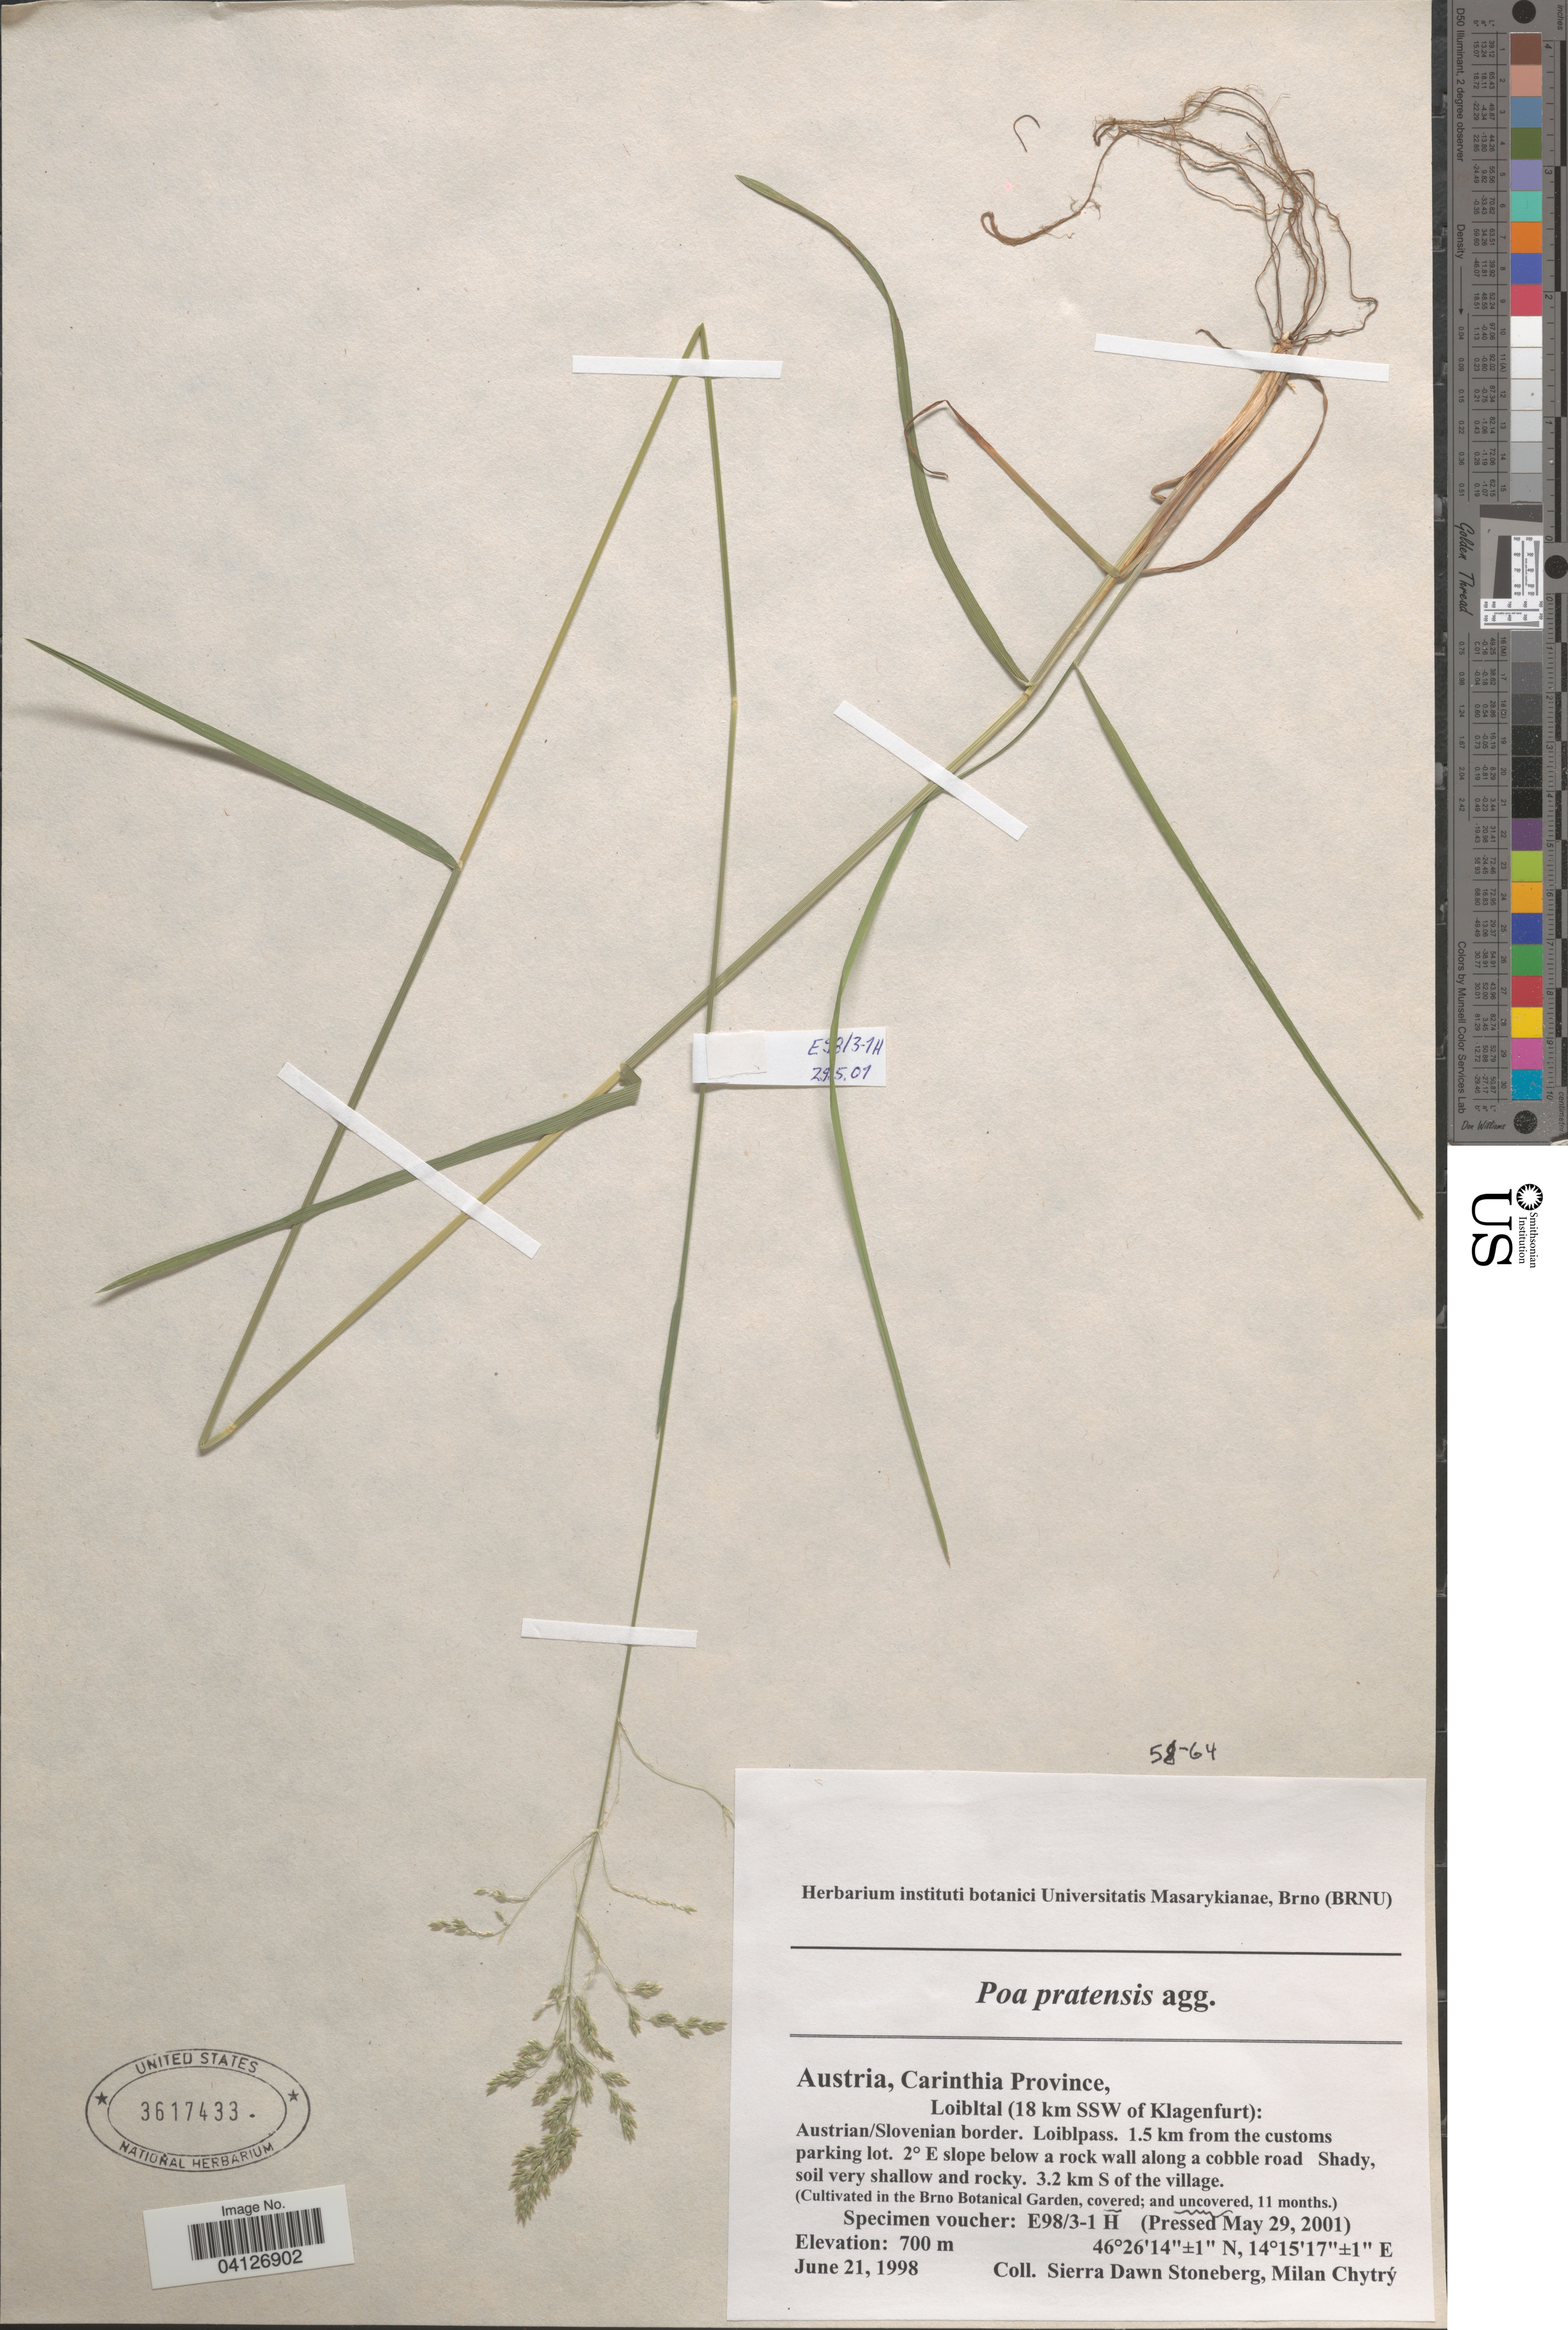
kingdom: Plantae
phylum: Tracheophyta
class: Liliopsida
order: Poales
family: Poaceae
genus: Poa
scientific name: Poa pratensis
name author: L.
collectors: Ex herb. instituti botanici Universitatis Masarykianae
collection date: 2001-05-29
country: Czechia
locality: In the Brno Botanical Garden, covered; and uncovered, 11 months.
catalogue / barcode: US 3617433